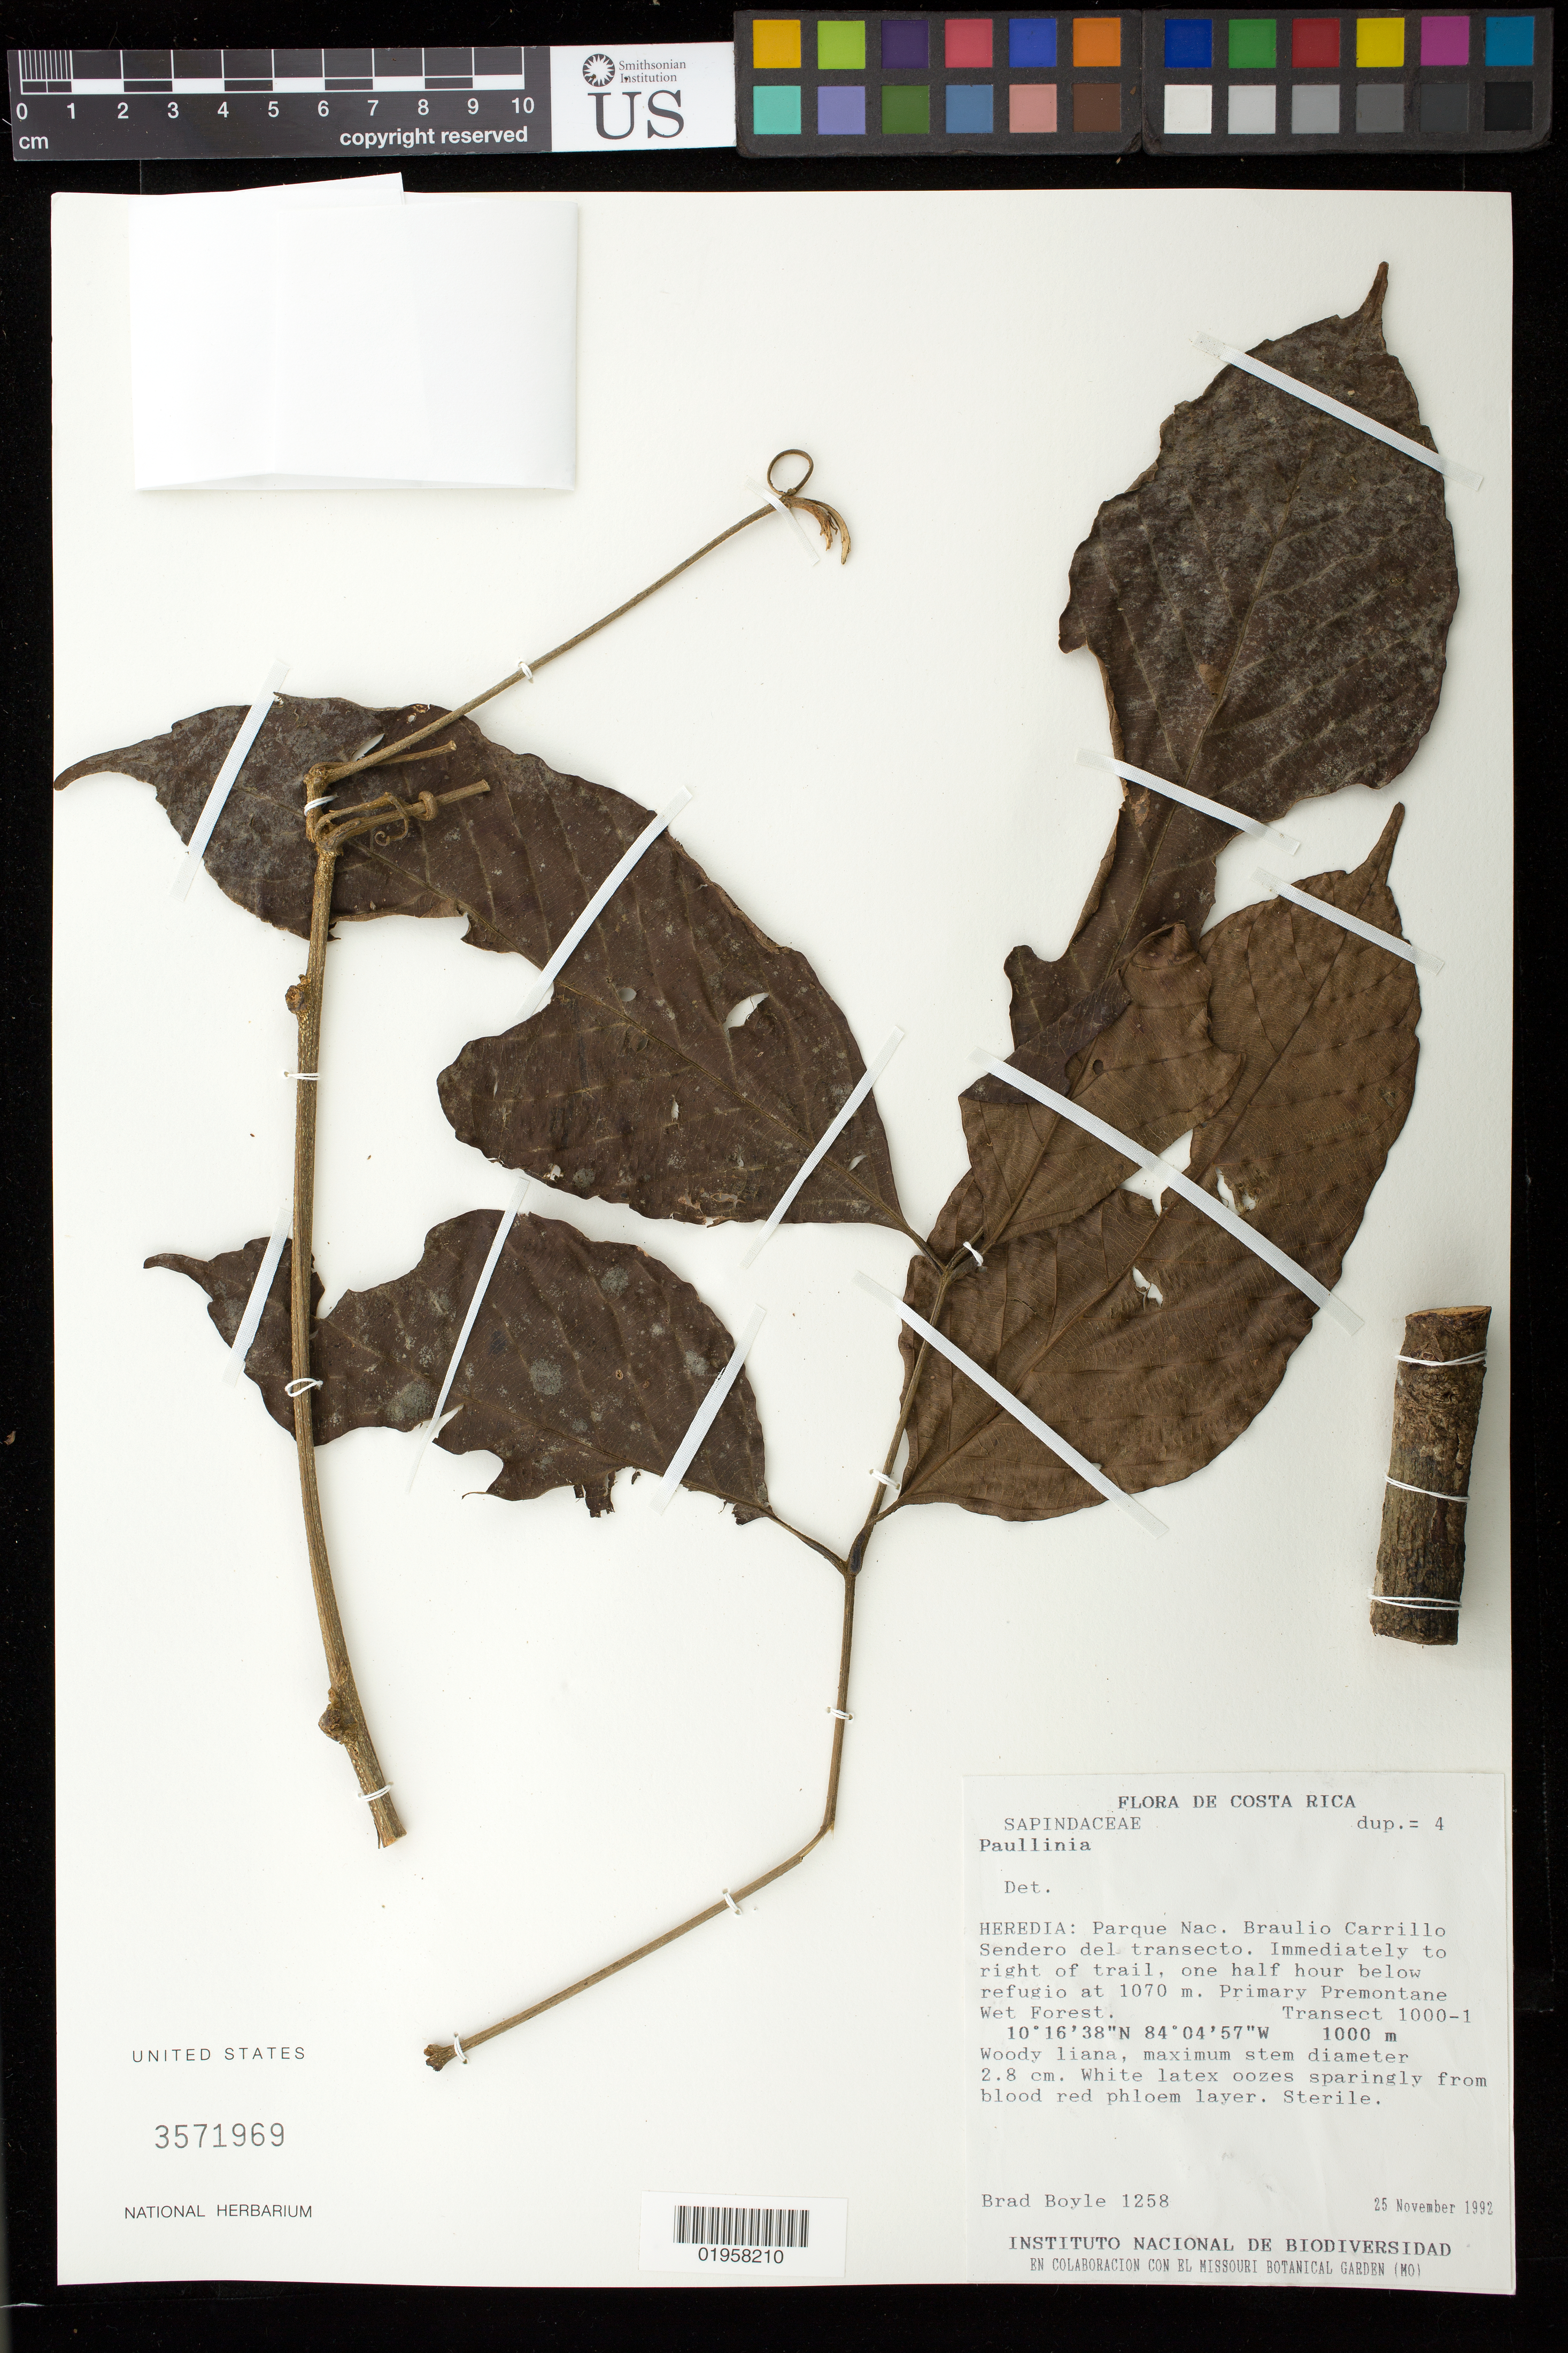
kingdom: Plantae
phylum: Tracheophyta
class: Magnoliopsida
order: Sapindales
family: Sapindaceae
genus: Paullinia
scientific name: Paullinia capreolata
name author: (Aubl.) Radlk.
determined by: Acevedo-Rodriguez, P., (US), Smithsonian Institution - National Museum of Natural History (UNITED STATES)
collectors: B. Boyle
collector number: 1258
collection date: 1992-11-25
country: Costa Rica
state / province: Heredia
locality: Parque Nac. Braulio Carrillo. Sendero del transecto, immediately to right of trail, one half hour below refugio at 1070 m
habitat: Primary premontane wet forest. Transect 1000-1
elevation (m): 1000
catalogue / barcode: US 3571969